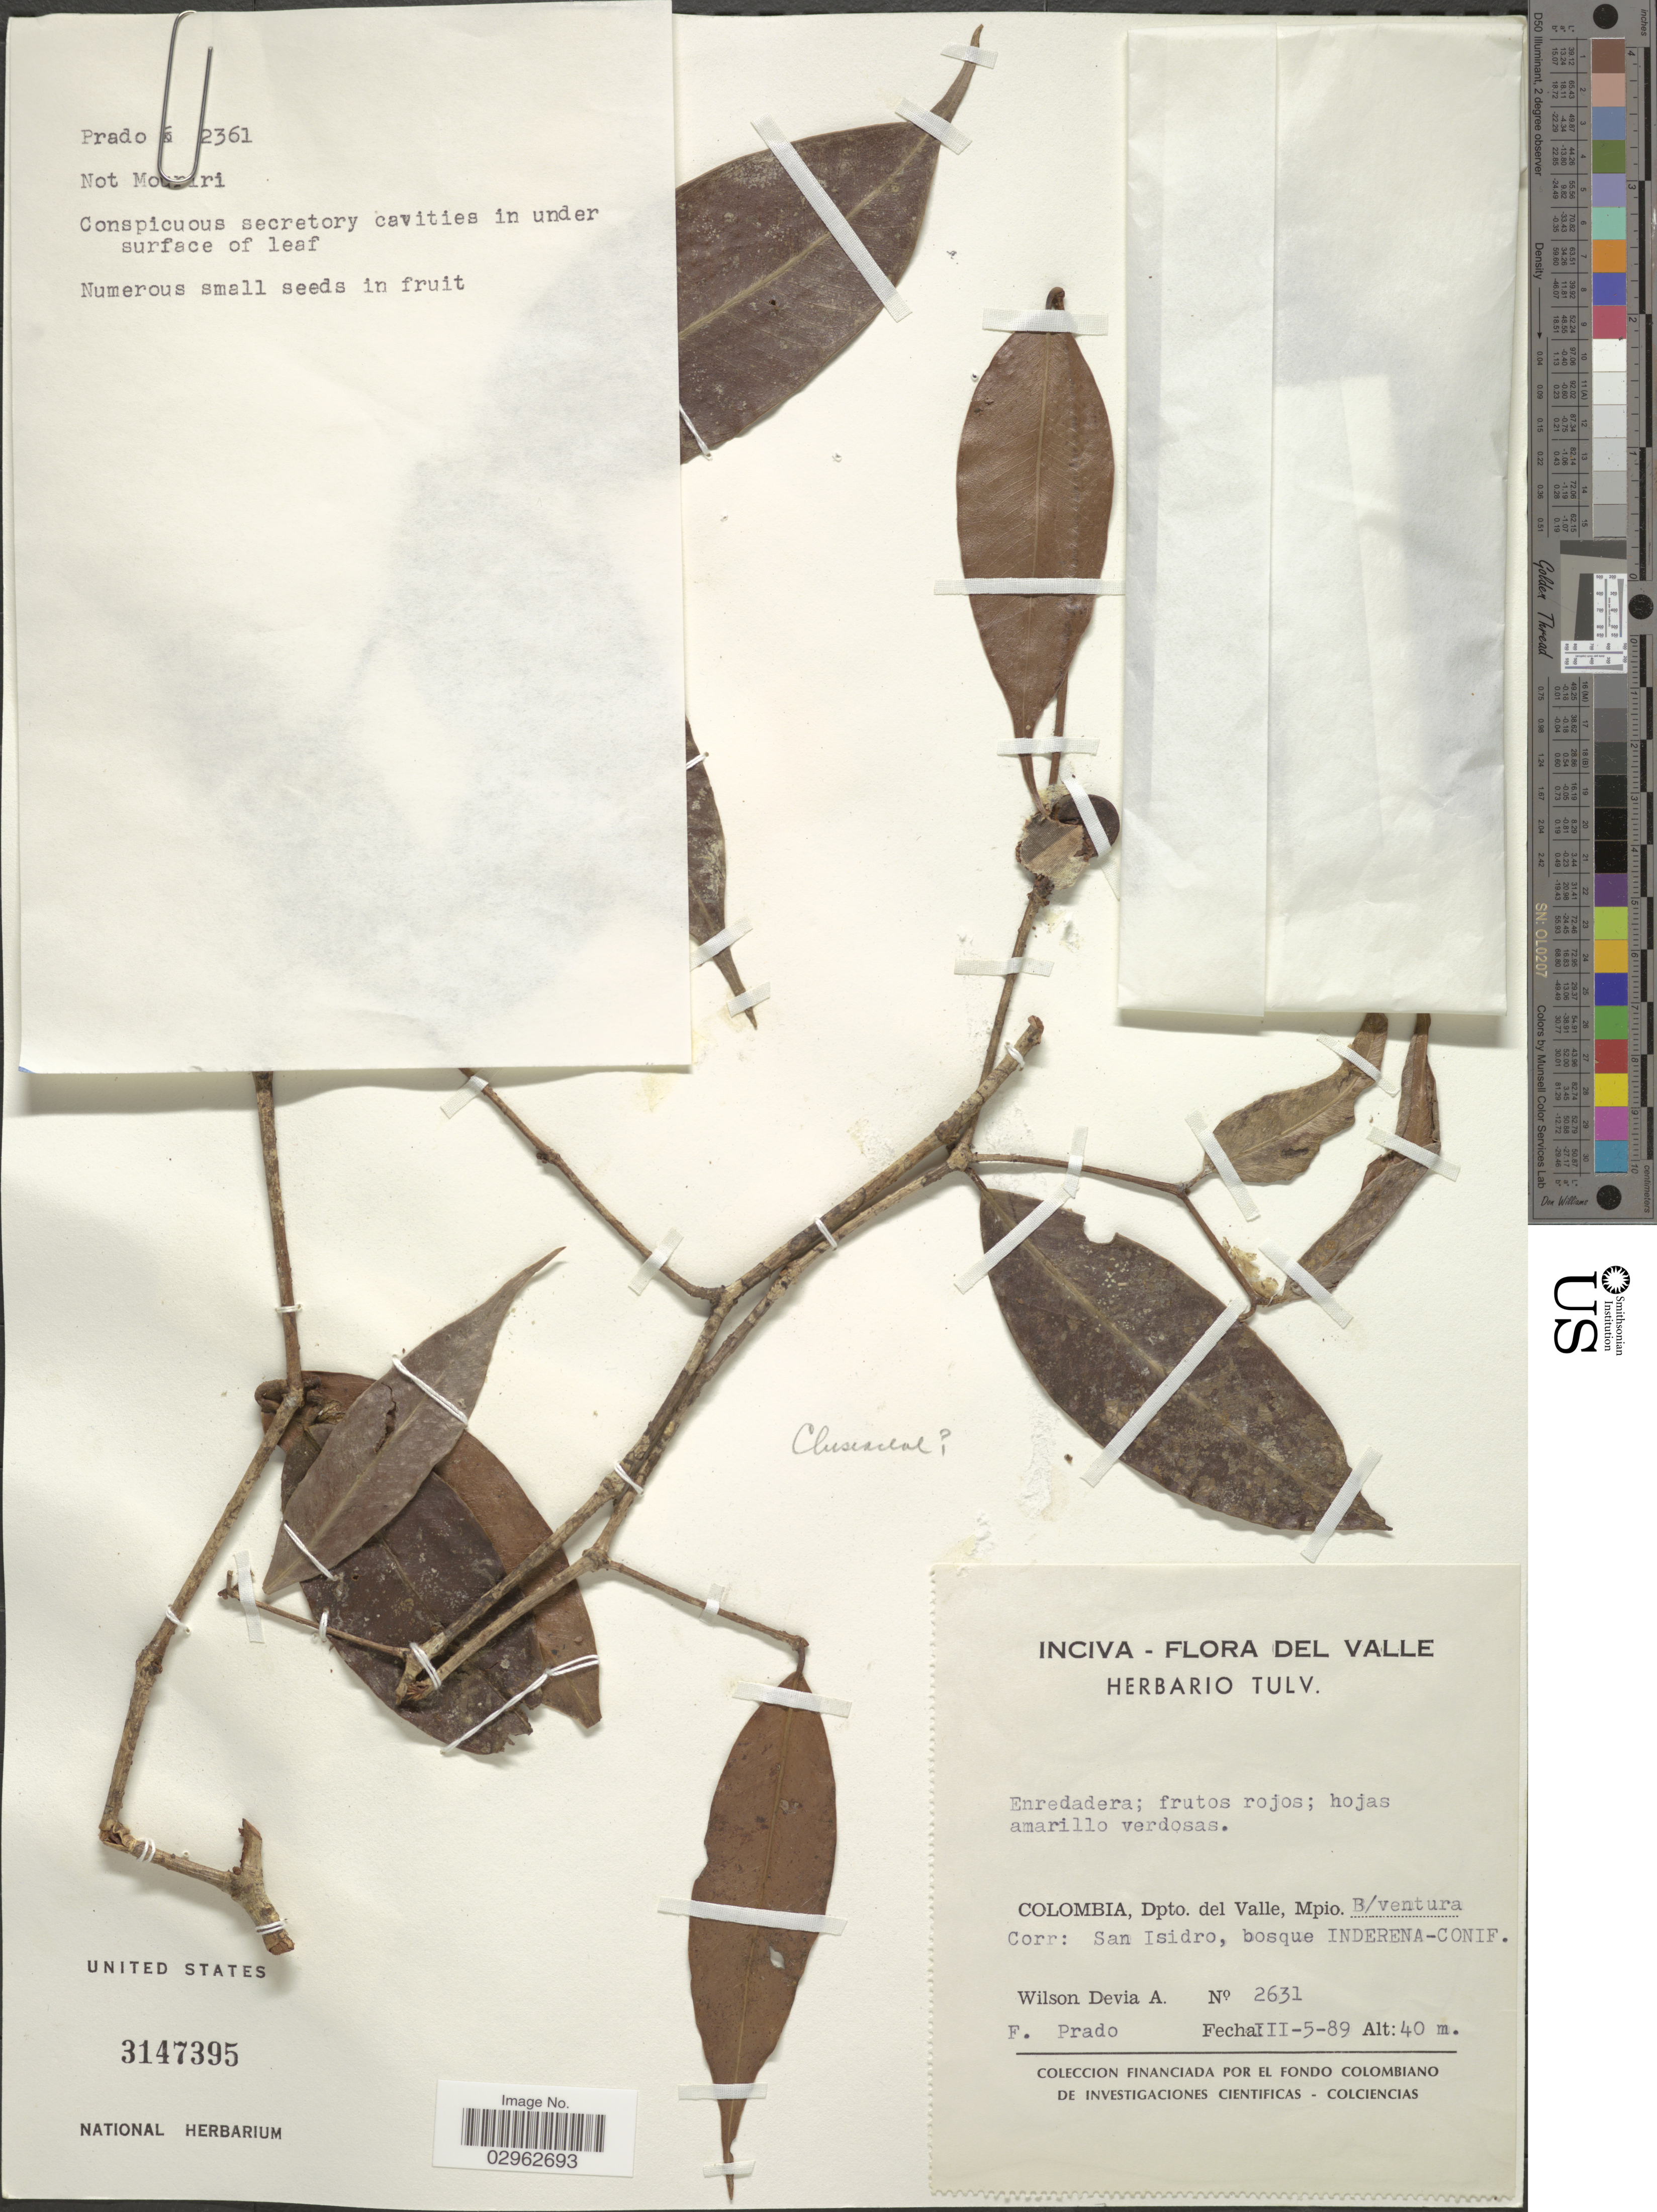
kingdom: Plantae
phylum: Tracheophyta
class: Magnoliopsida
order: Malpighiales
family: Clusiaceae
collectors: W. Devia A. & F. Prado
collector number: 2631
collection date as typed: Transcribed d/m/y: 5/3/89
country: Colombia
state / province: Valle del Cauca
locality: Dpto. del Valle: Mpio. B/ventura, Corr: San Isidro, bosque INDERENA_CONIF.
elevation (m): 40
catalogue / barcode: US 3147395